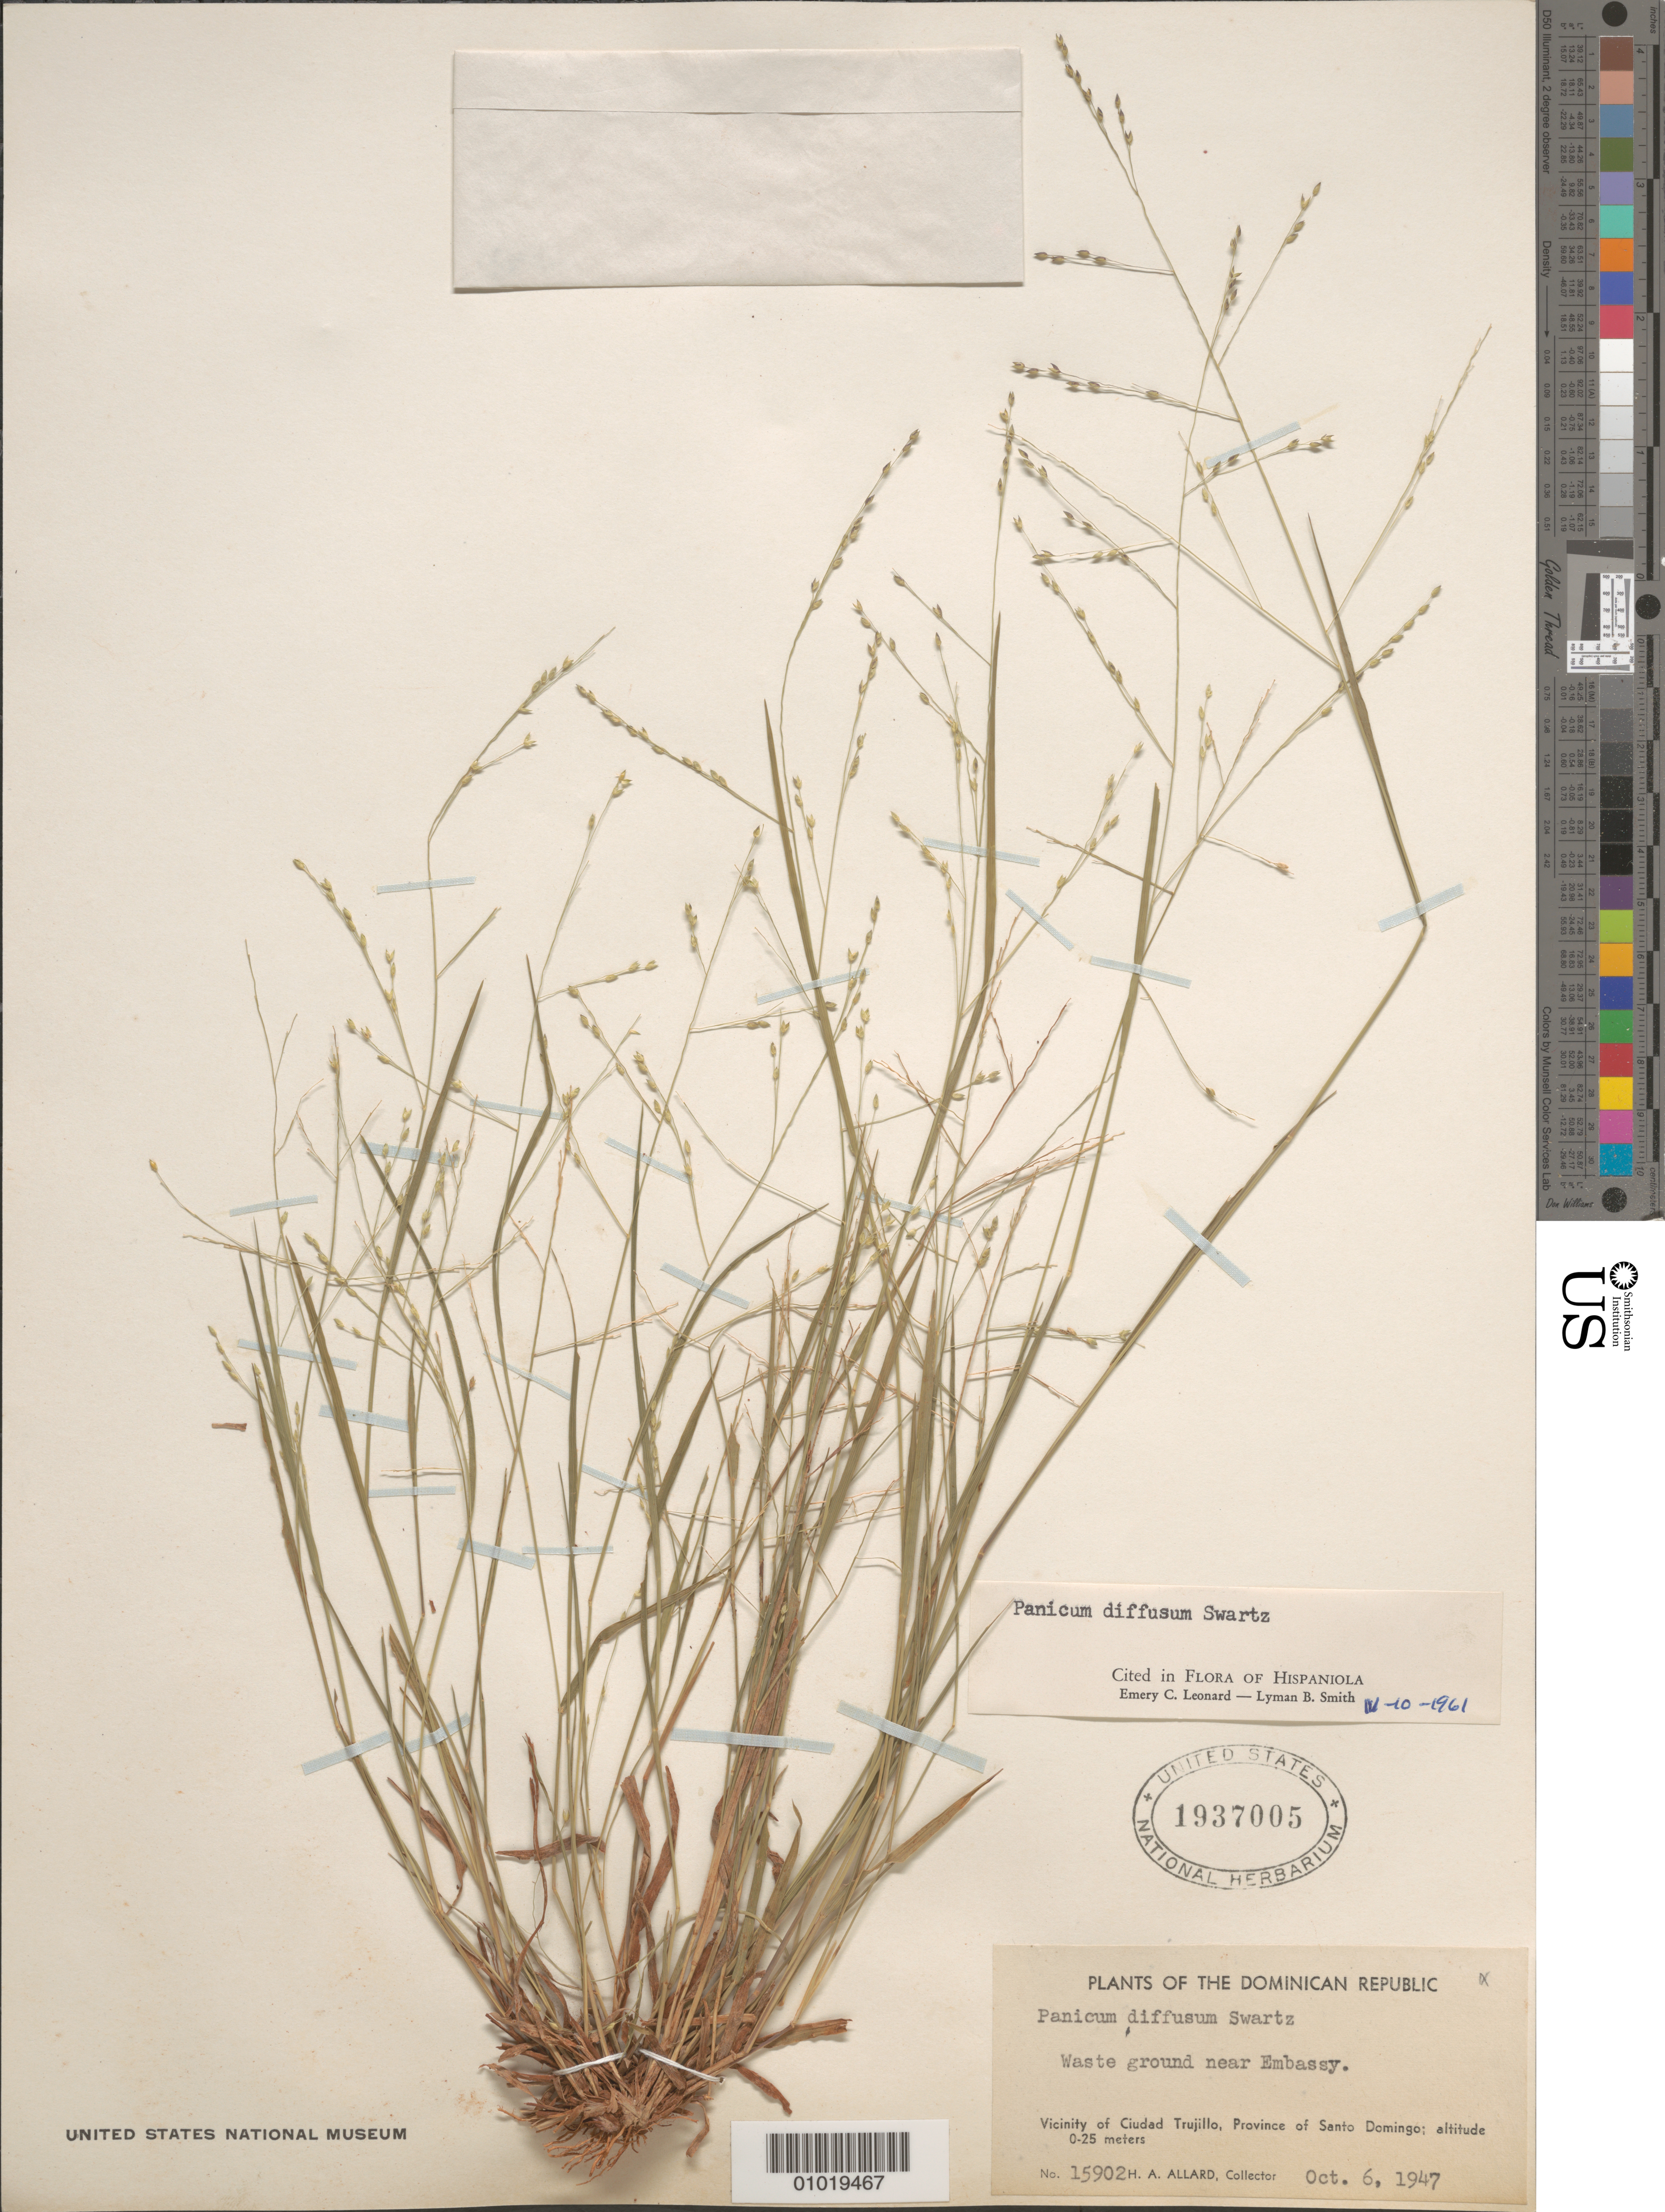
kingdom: Plantae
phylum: Tracheophyta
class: Liliopsida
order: Poales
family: Poaceae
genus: Panicum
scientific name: Panicum diffusum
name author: Sw.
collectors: H. A. Allard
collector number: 15902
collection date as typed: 06 Oct 1947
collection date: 1947-10-06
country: Dominican Republic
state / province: Distrito Nacional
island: Hispaniola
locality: Vic of Ciu Santo Domingo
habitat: waste ground near embassy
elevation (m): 0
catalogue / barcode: US 1937005